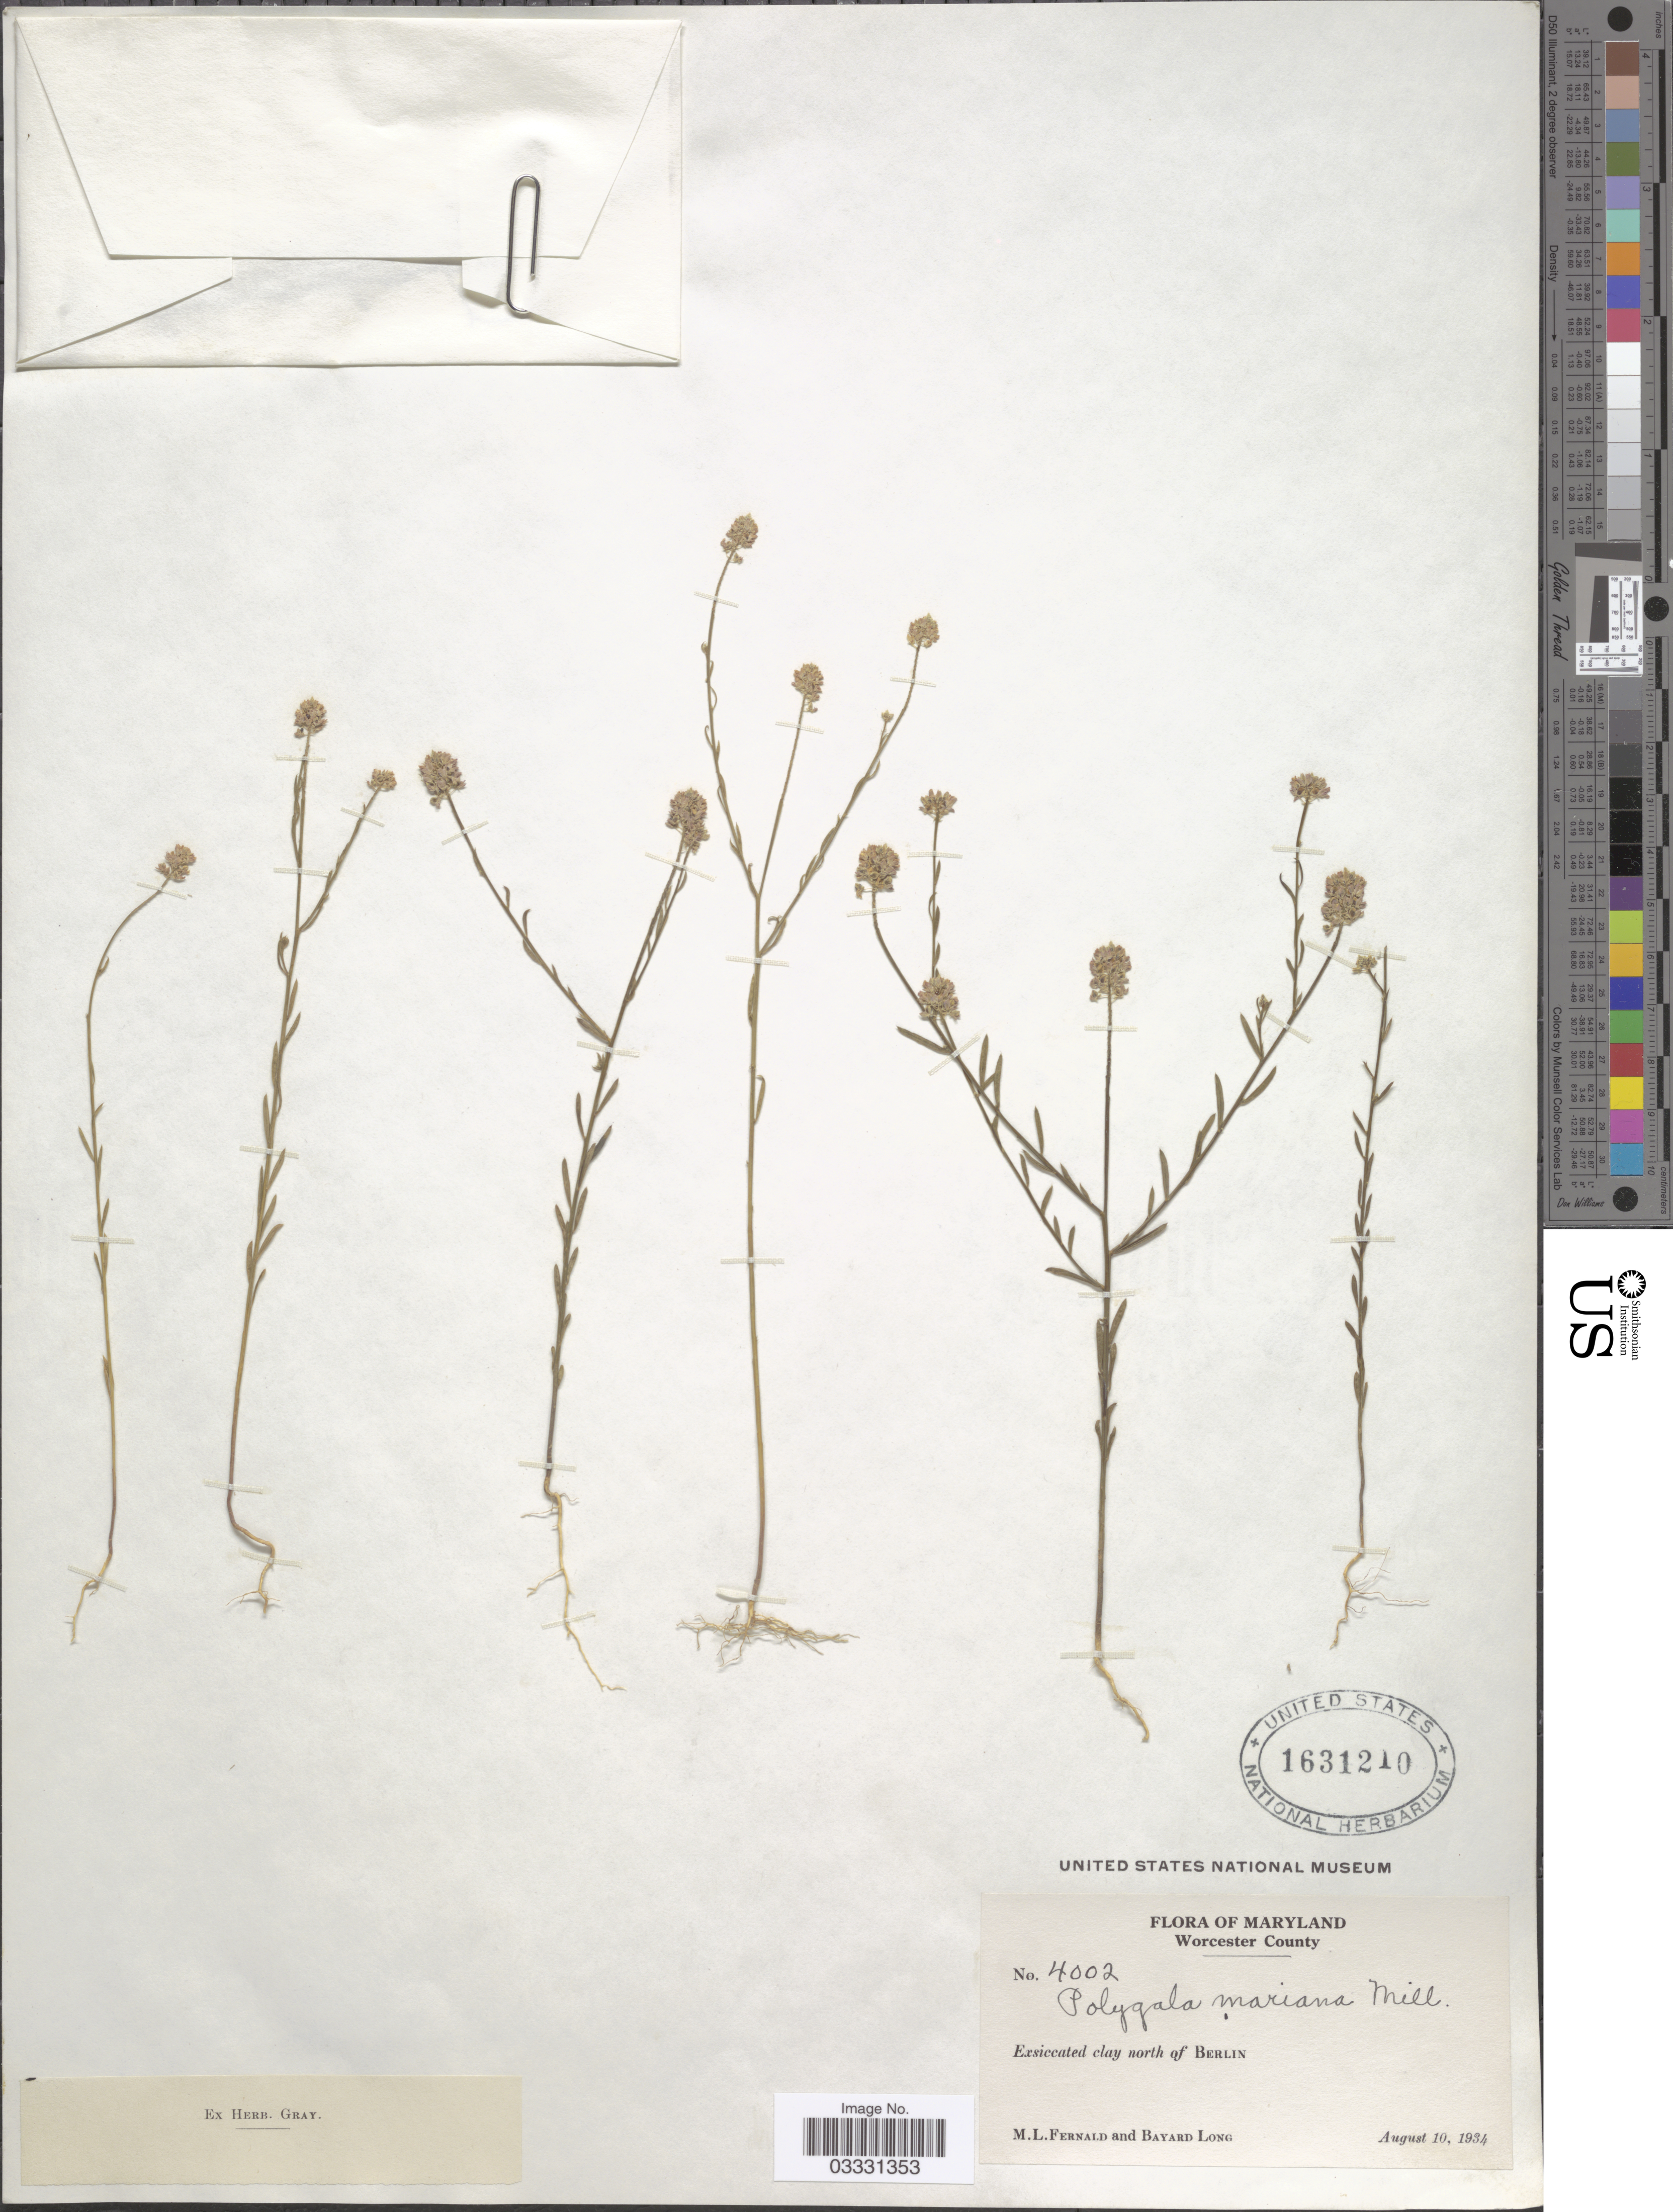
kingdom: Plantae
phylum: Tracheophyta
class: Magnoliopsida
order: Fabales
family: Polygalaceae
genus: Polygala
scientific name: Polygala mariana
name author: Mill.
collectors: M. L. Fernald & B. Long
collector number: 4002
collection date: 1934-08-10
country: United States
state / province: Maryland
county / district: Worcester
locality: Worcester County. Exsiccated clay north of Berlin.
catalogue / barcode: US 1631210